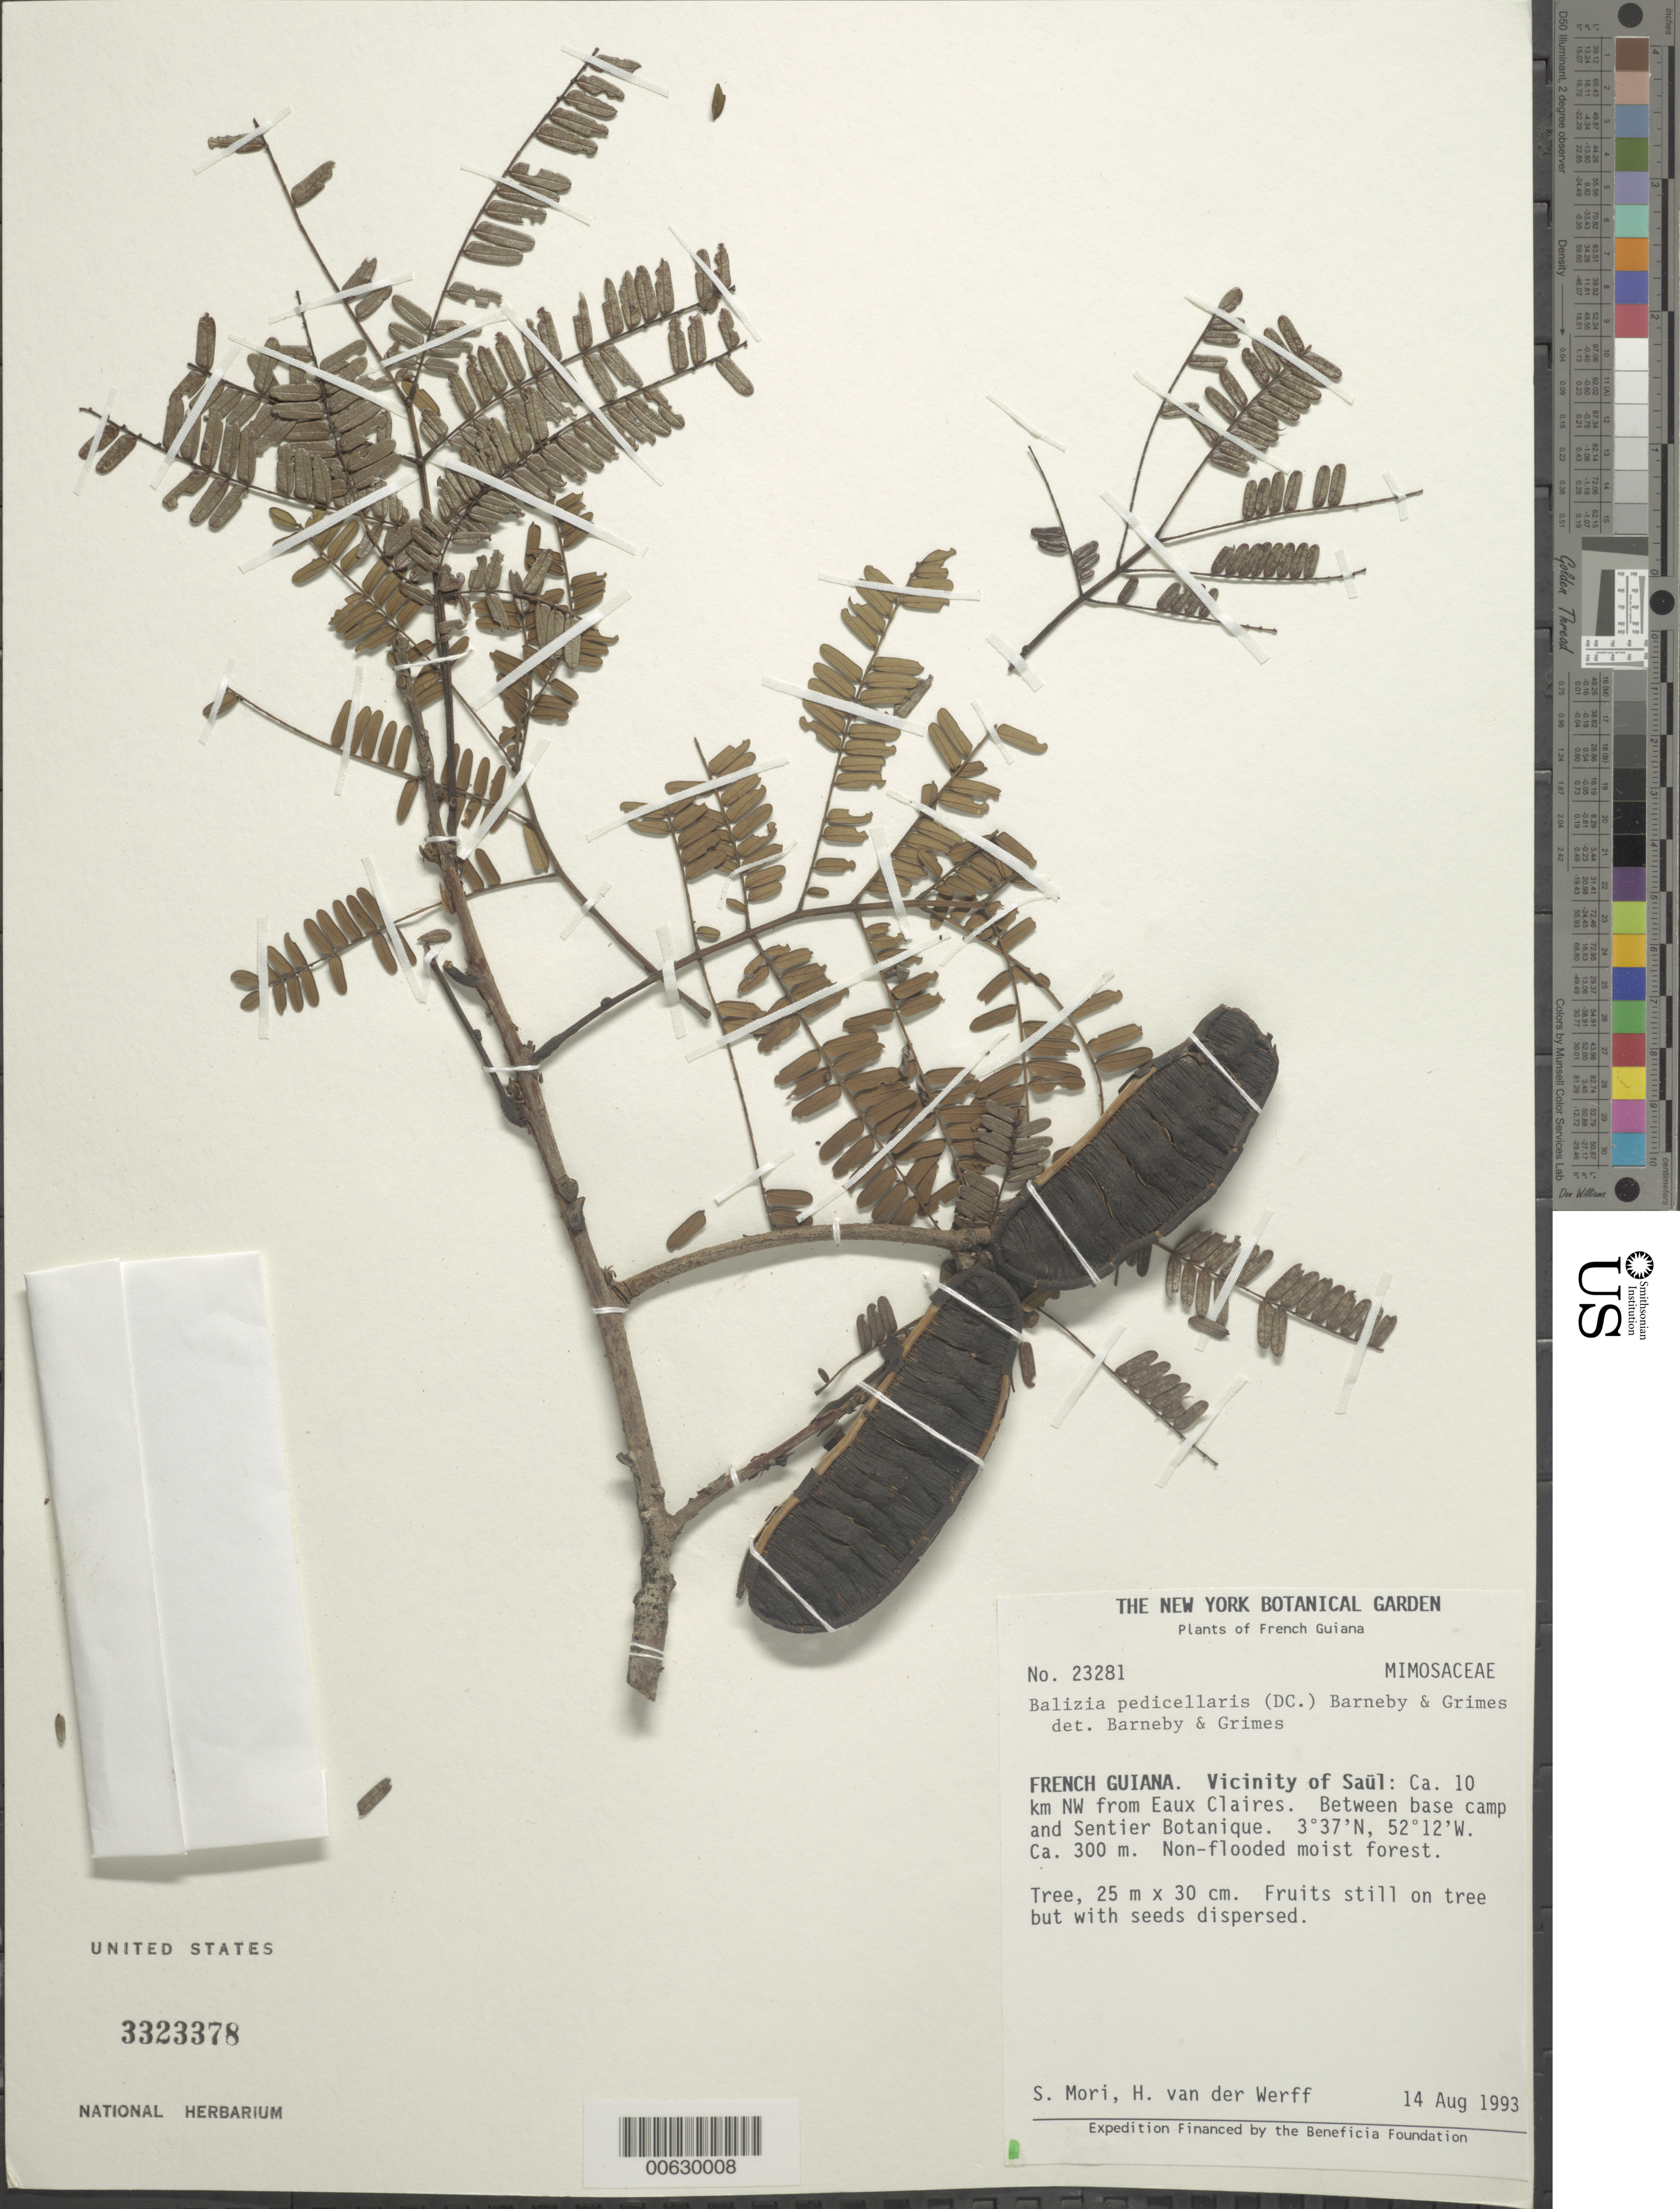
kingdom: Plantae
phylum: Tracheophyta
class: Magnoliopsida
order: Fabales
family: Fabaceae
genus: Hydrochorea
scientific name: Hydrochorea pedicellaris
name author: (DC.) M.V.B. Soares et al.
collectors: S. Mori & H. van der Werff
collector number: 23281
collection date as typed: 14-Aug-93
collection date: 1993-08-14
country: French Guiana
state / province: Saint-Laurent-du-Maroni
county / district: Saül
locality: Saül and vic., ca. 10 km NW from Eaux Claires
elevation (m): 300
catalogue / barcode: US 3323378